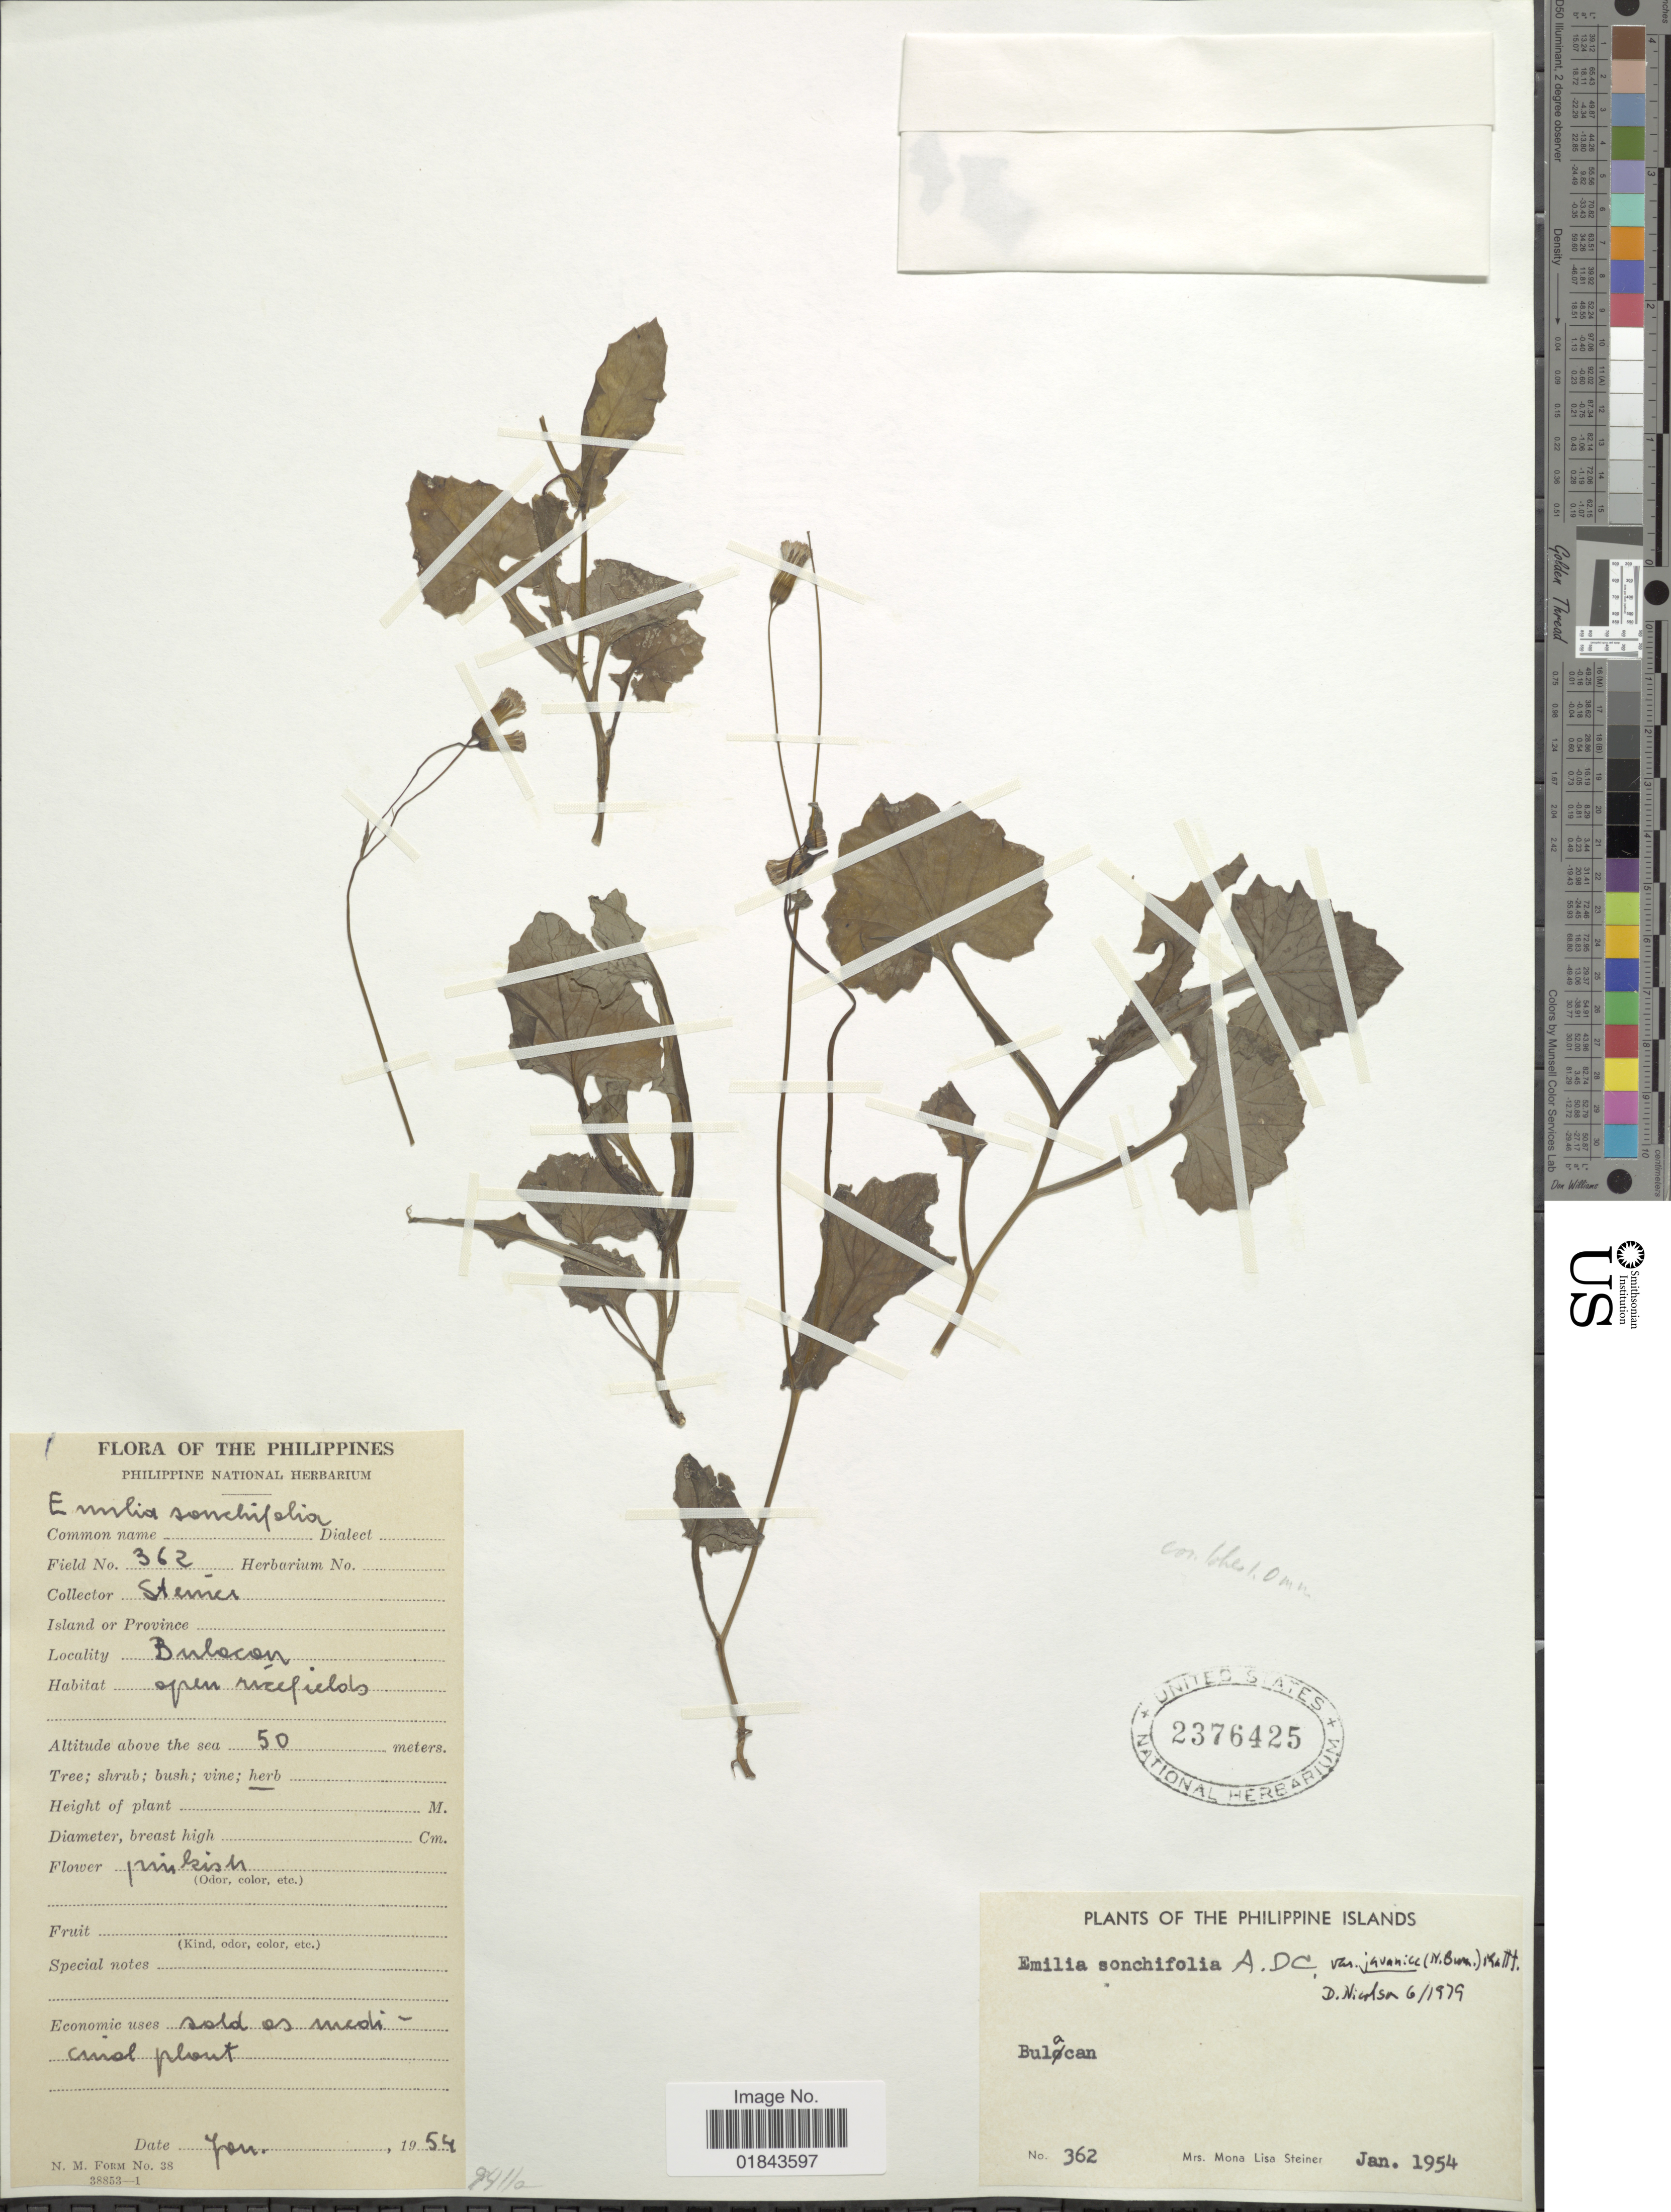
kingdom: Plantae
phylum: Tracheophyta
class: Magnoliopsida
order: Asterales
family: Asteraceae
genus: Emilia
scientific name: Emilia sonchifolia var. javanica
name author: (Burm. f.) Mattf.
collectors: M. Steiner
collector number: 362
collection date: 1954-01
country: Philippines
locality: The Philippines, Bulocon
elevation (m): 50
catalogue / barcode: US 2376425